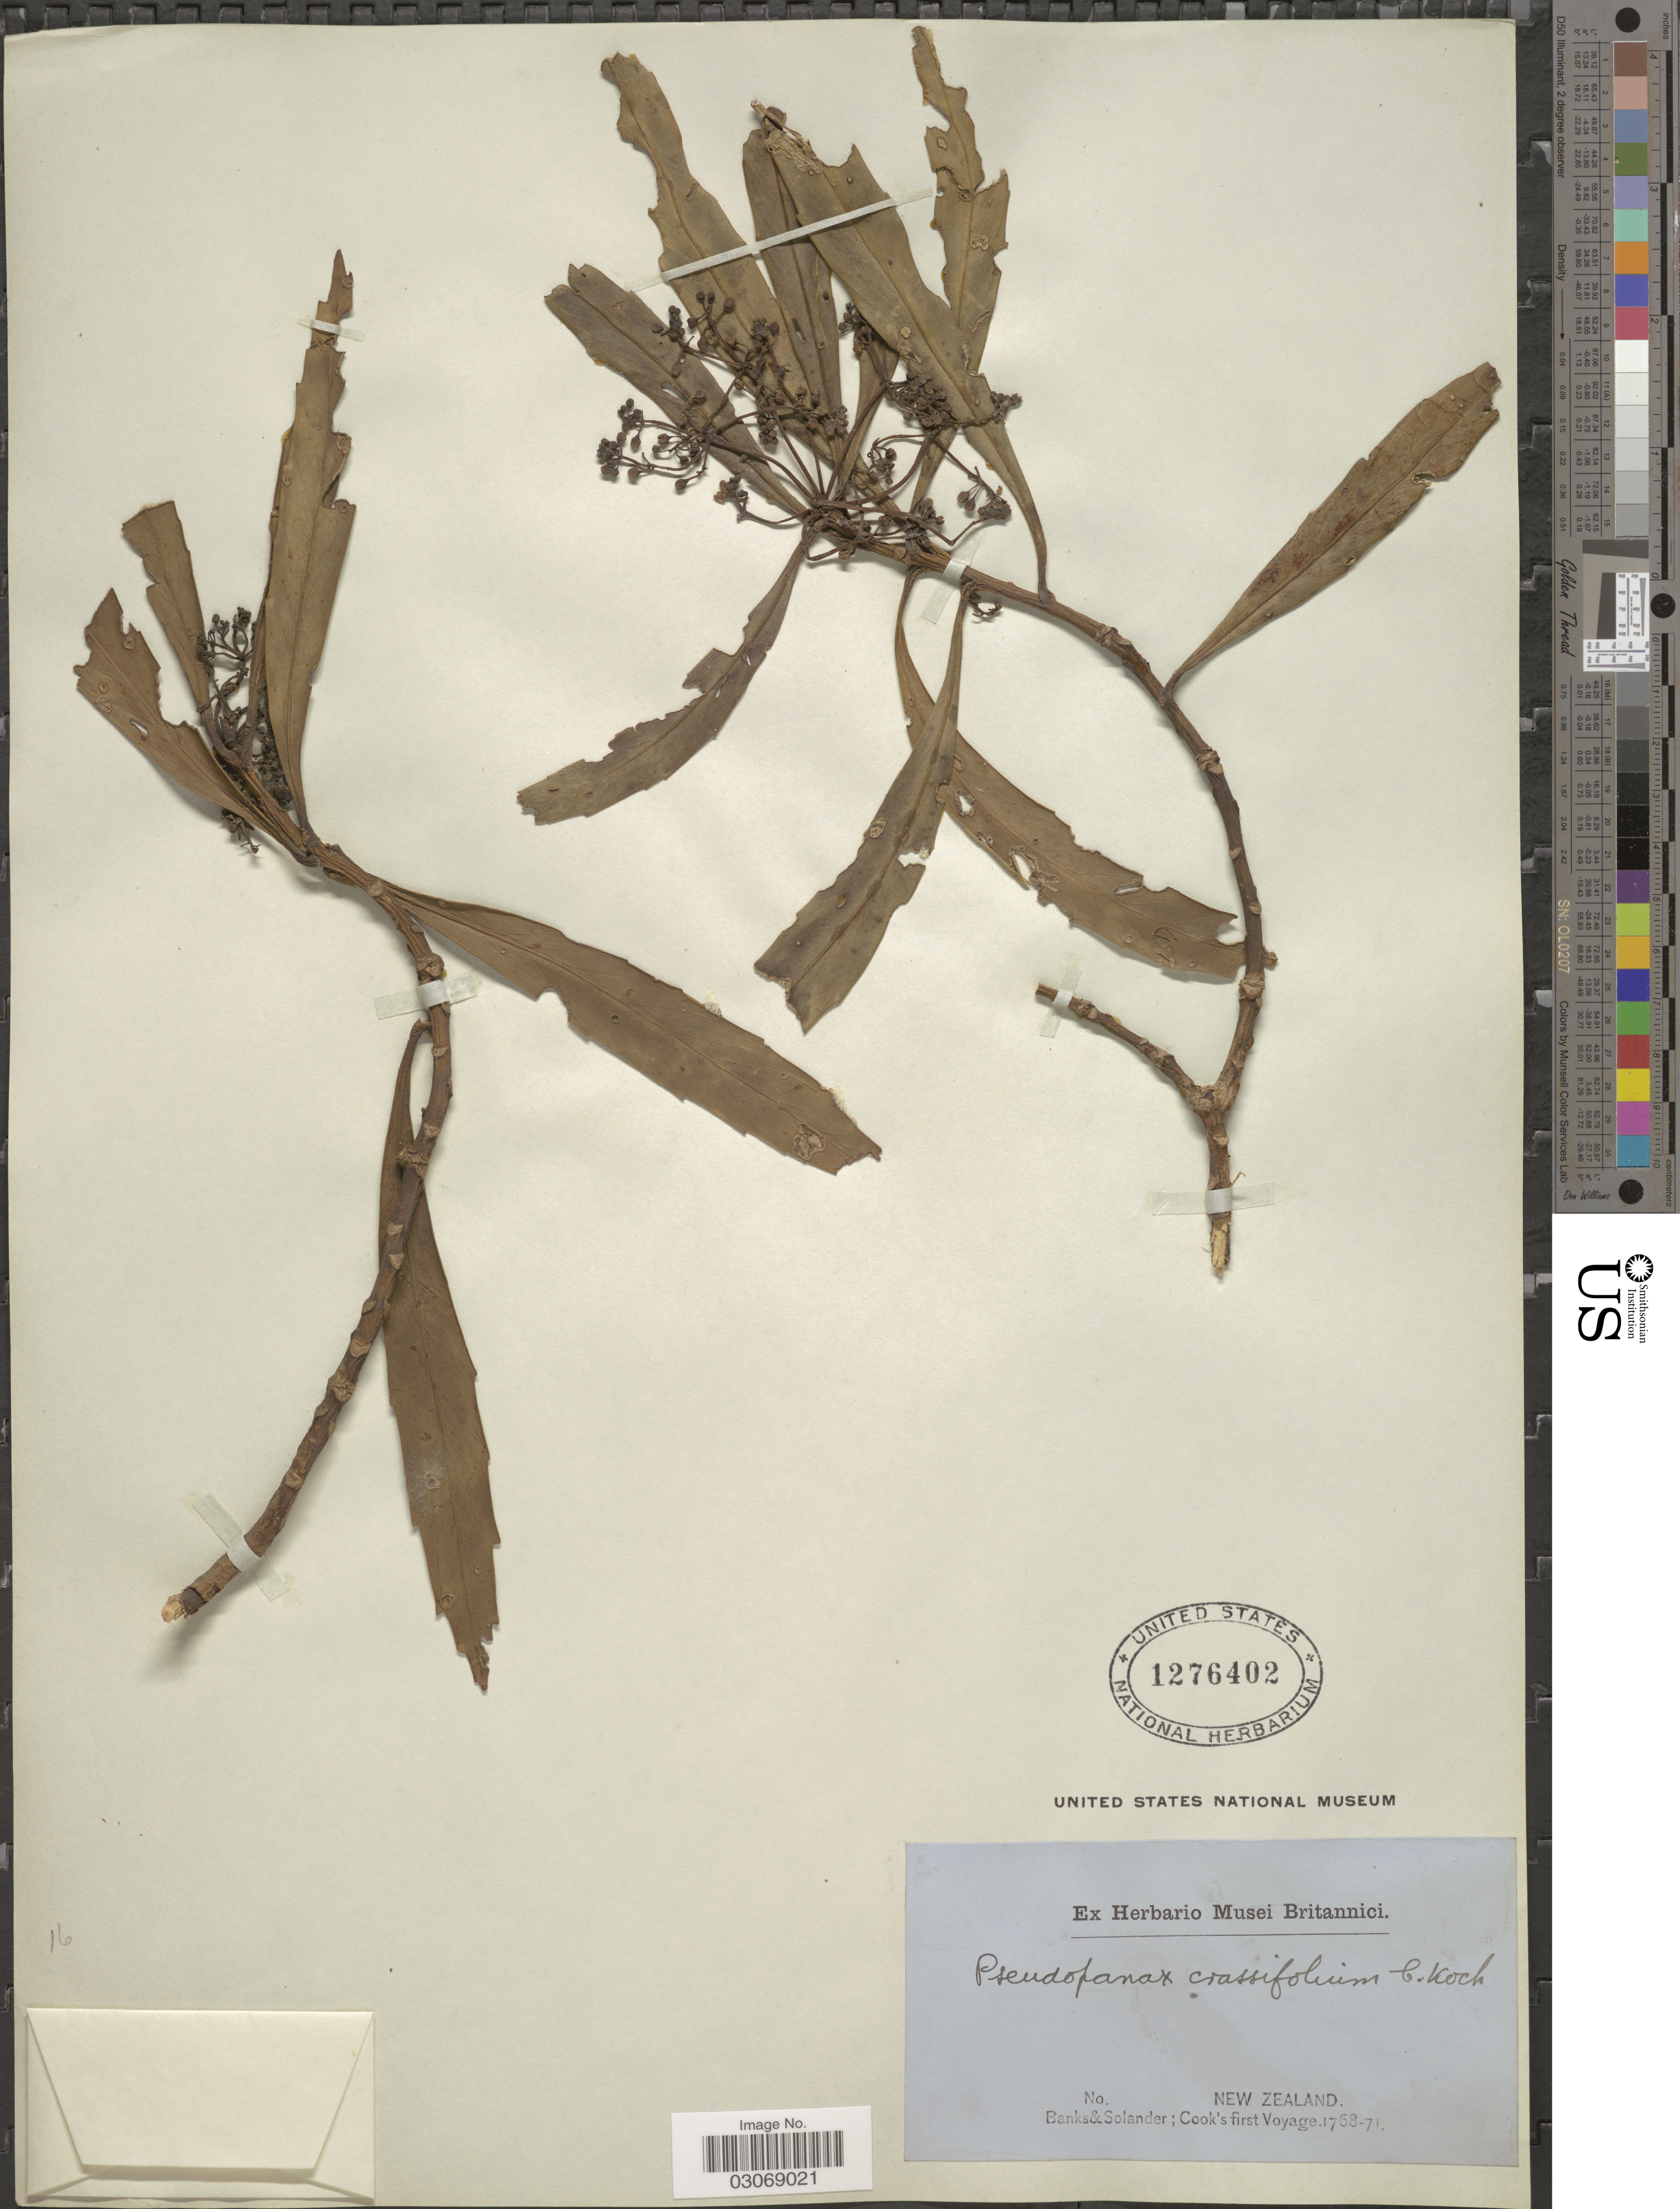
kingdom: Plantae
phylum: Tracheophyta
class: Magnoliopsida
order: Apiales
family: Araliaceae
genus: Pseudopanax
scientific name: Pseudopanax crassifolius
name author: (Sol. ex A. Cunn.) K. Koch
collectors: -- Banks, -- Solander & Cook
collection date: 1768/1771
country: New Zealand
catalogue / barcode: US 1276402